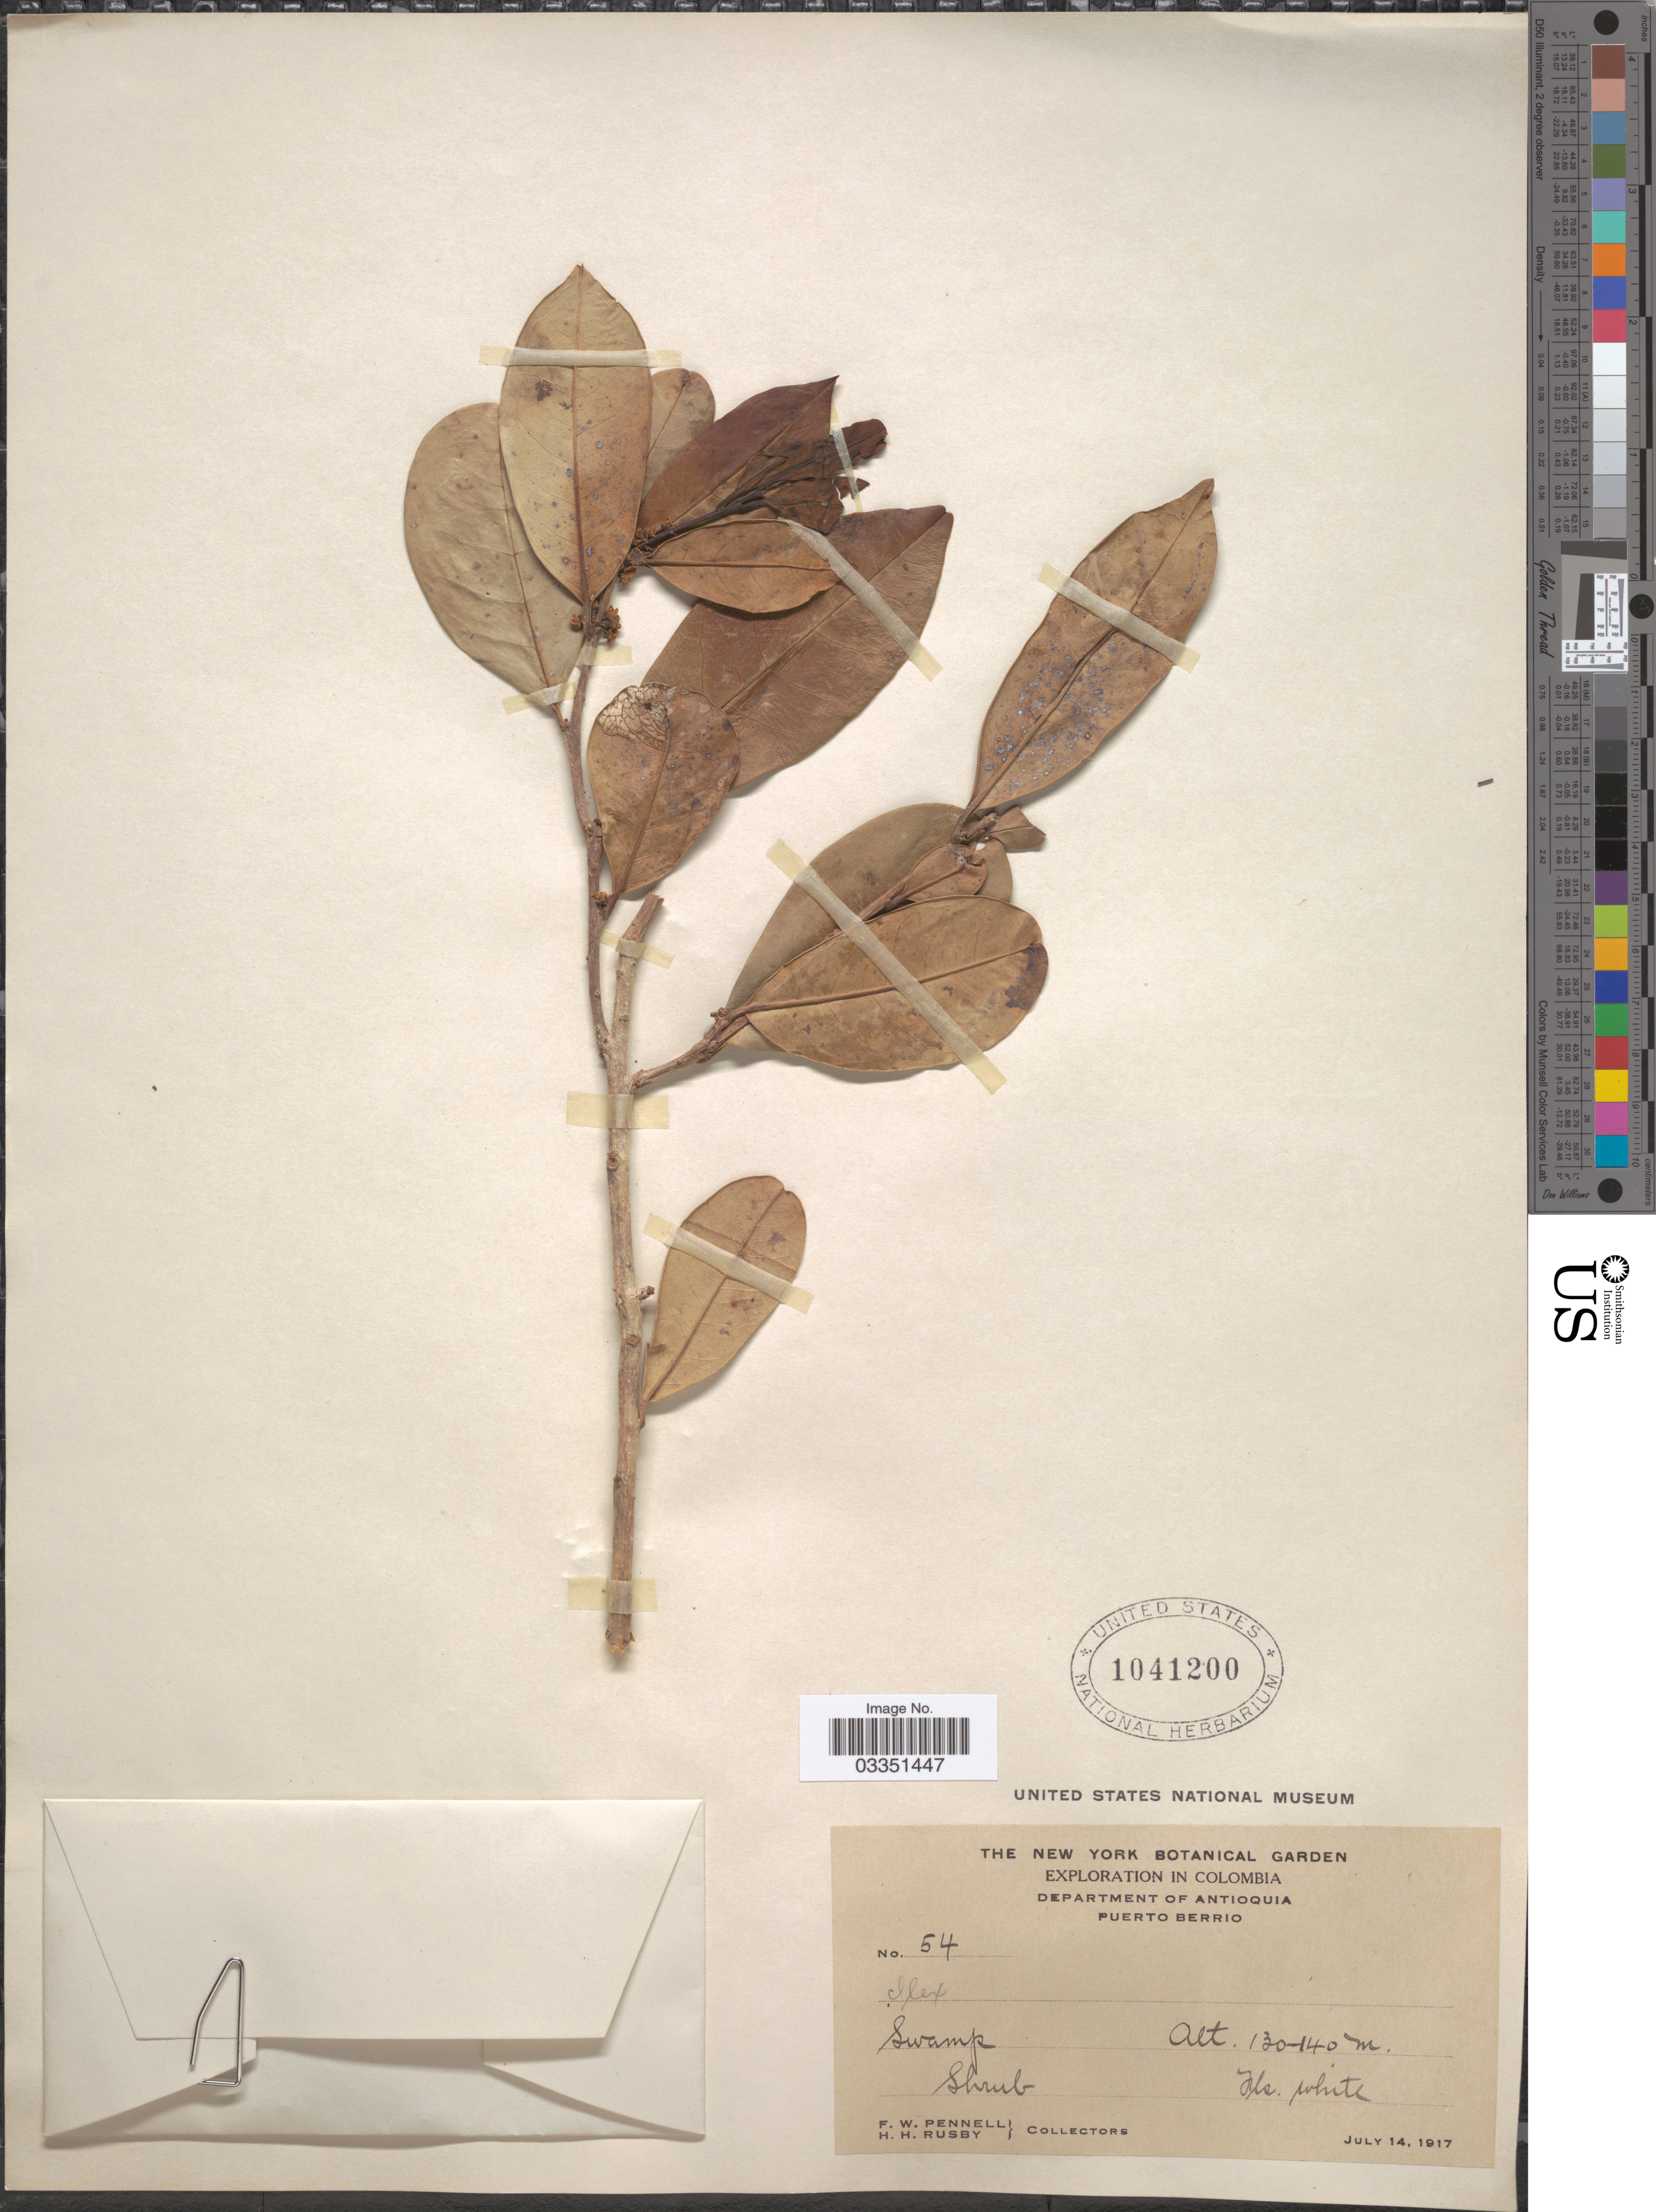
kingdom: Plantae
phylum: Tracheophyta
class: Magnoliopsida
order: Aquifoliales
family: Aquifoliaceae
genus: Ilex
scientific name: Ilex sp.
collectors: F. W. Pennell & H. H. Rusby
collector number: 54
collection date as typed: July 14, 1917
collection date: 1917-07-14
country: Colombia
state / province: Antioquia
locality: Puerto Berrio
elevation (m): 130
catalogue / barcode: US 1041200